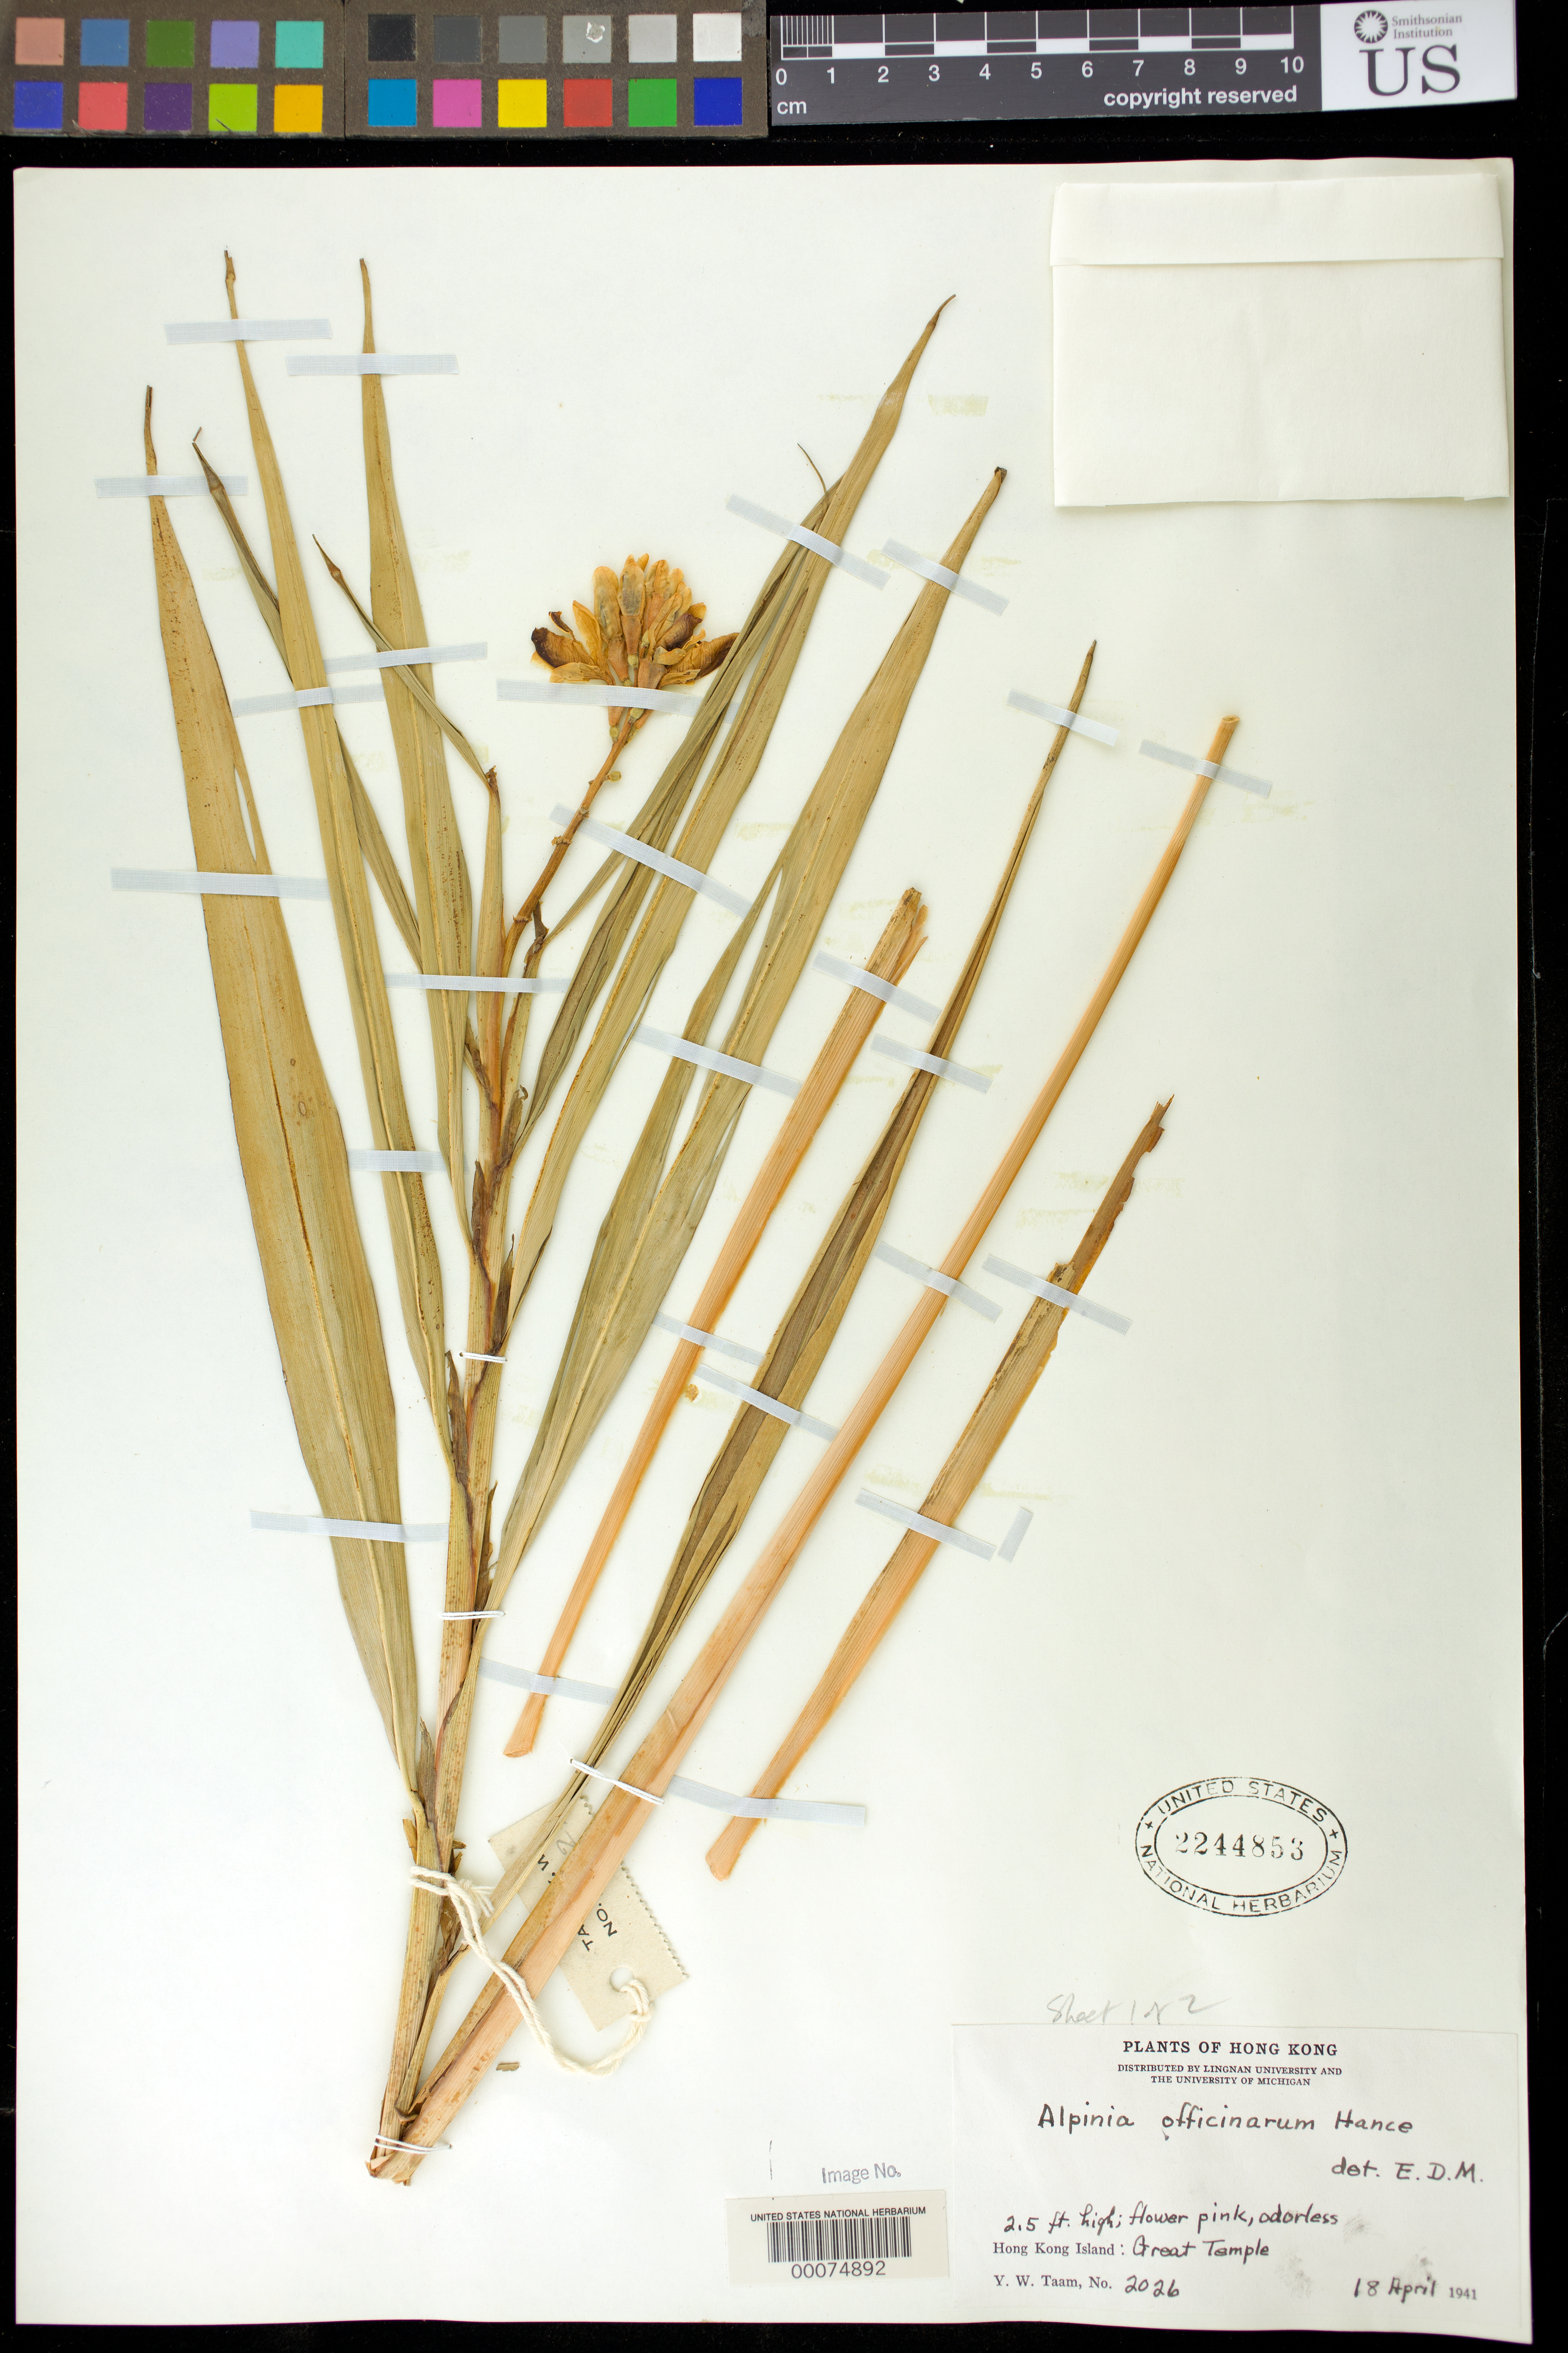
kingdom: Plantae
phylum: Tracheophyta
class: Liliopsida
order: Zingiberales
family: Zingiberaceae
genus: Alpinia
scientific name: Alpinia officinarum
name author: Hance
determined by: Merrill, Elmer D.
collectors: Y. W. Taam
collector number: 2026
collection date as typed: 18 Apr 1941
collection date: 1941-04-18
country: China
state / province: Hong Kong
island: Hong Kong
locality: Great temple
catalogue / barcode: US 2244853